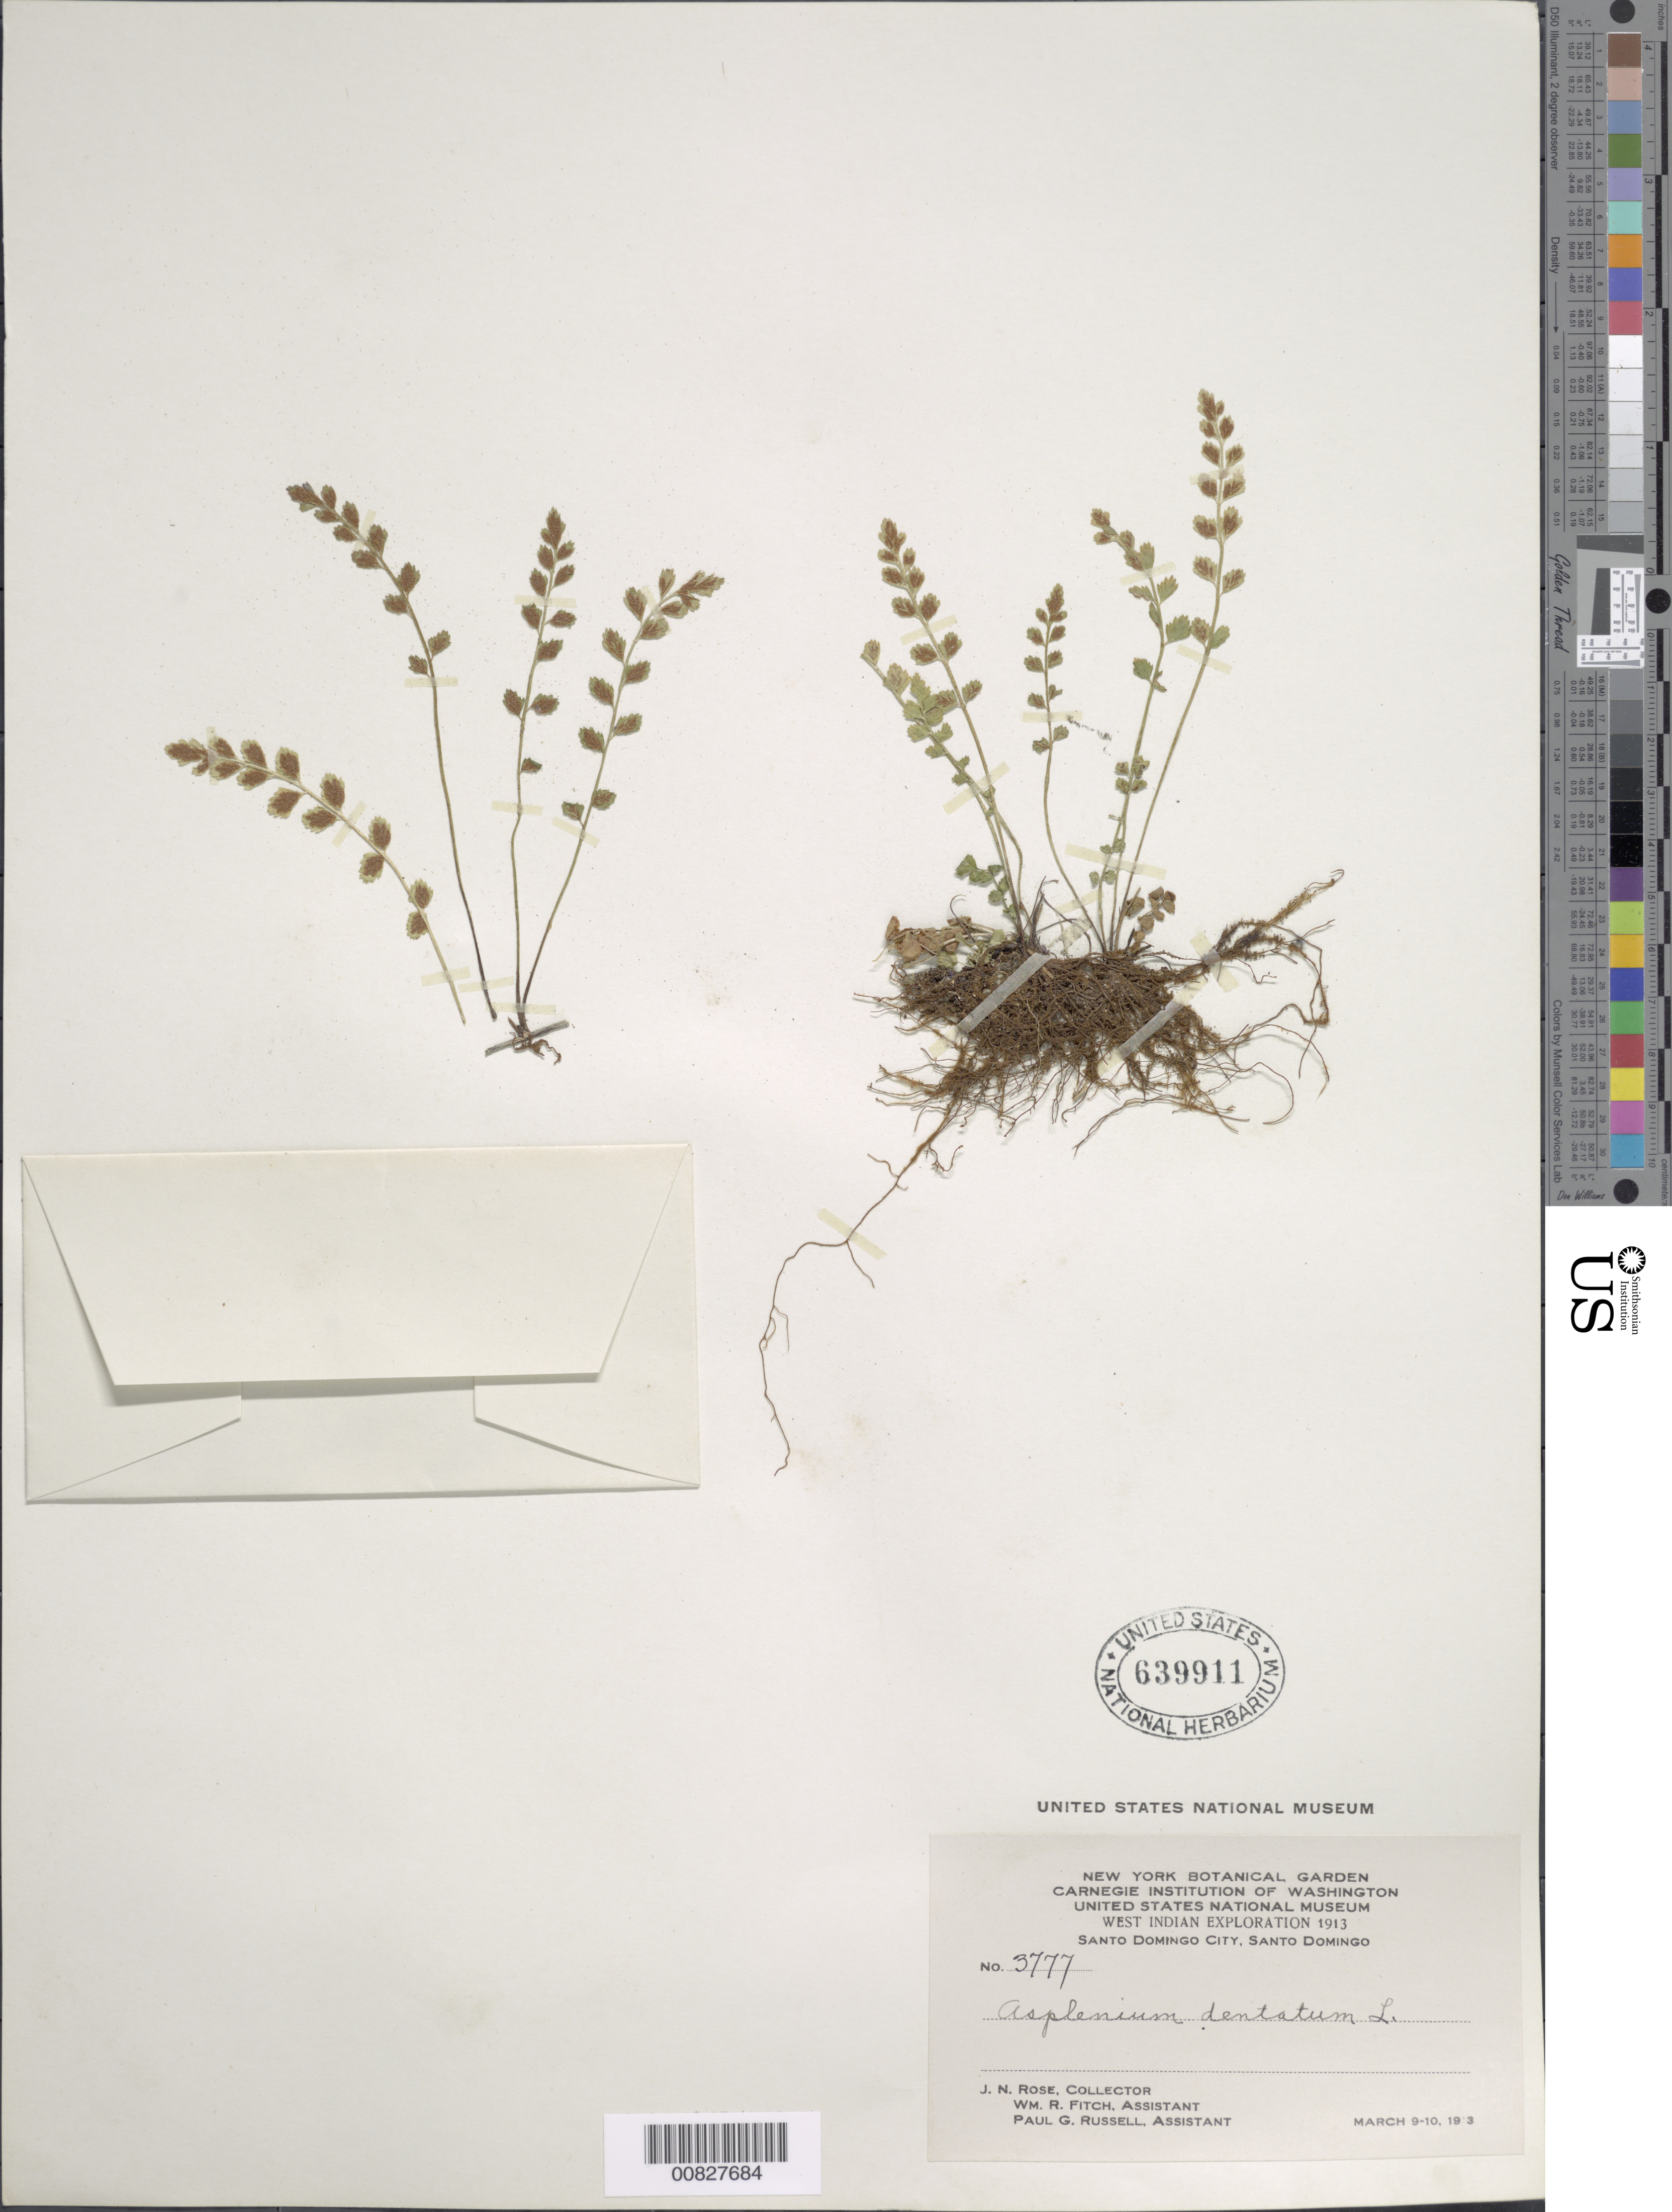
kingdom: Plantae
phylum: Tracheophyta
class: Polypodiopsida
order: Polypodiales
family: Aspleniaceae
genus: Asplenium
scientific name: Asplenium trichomanes-dentatum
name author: L.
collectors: J. N. Rose, W. R. Fitch & P. G. Russell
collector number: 3777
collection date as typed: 09 Mar 1913 to 10 Mar 1913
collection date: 1913-03-09/1913-03-10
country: Dominican Republic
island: Hispaniola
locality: Santo Domingo City.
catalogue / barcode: US 639911